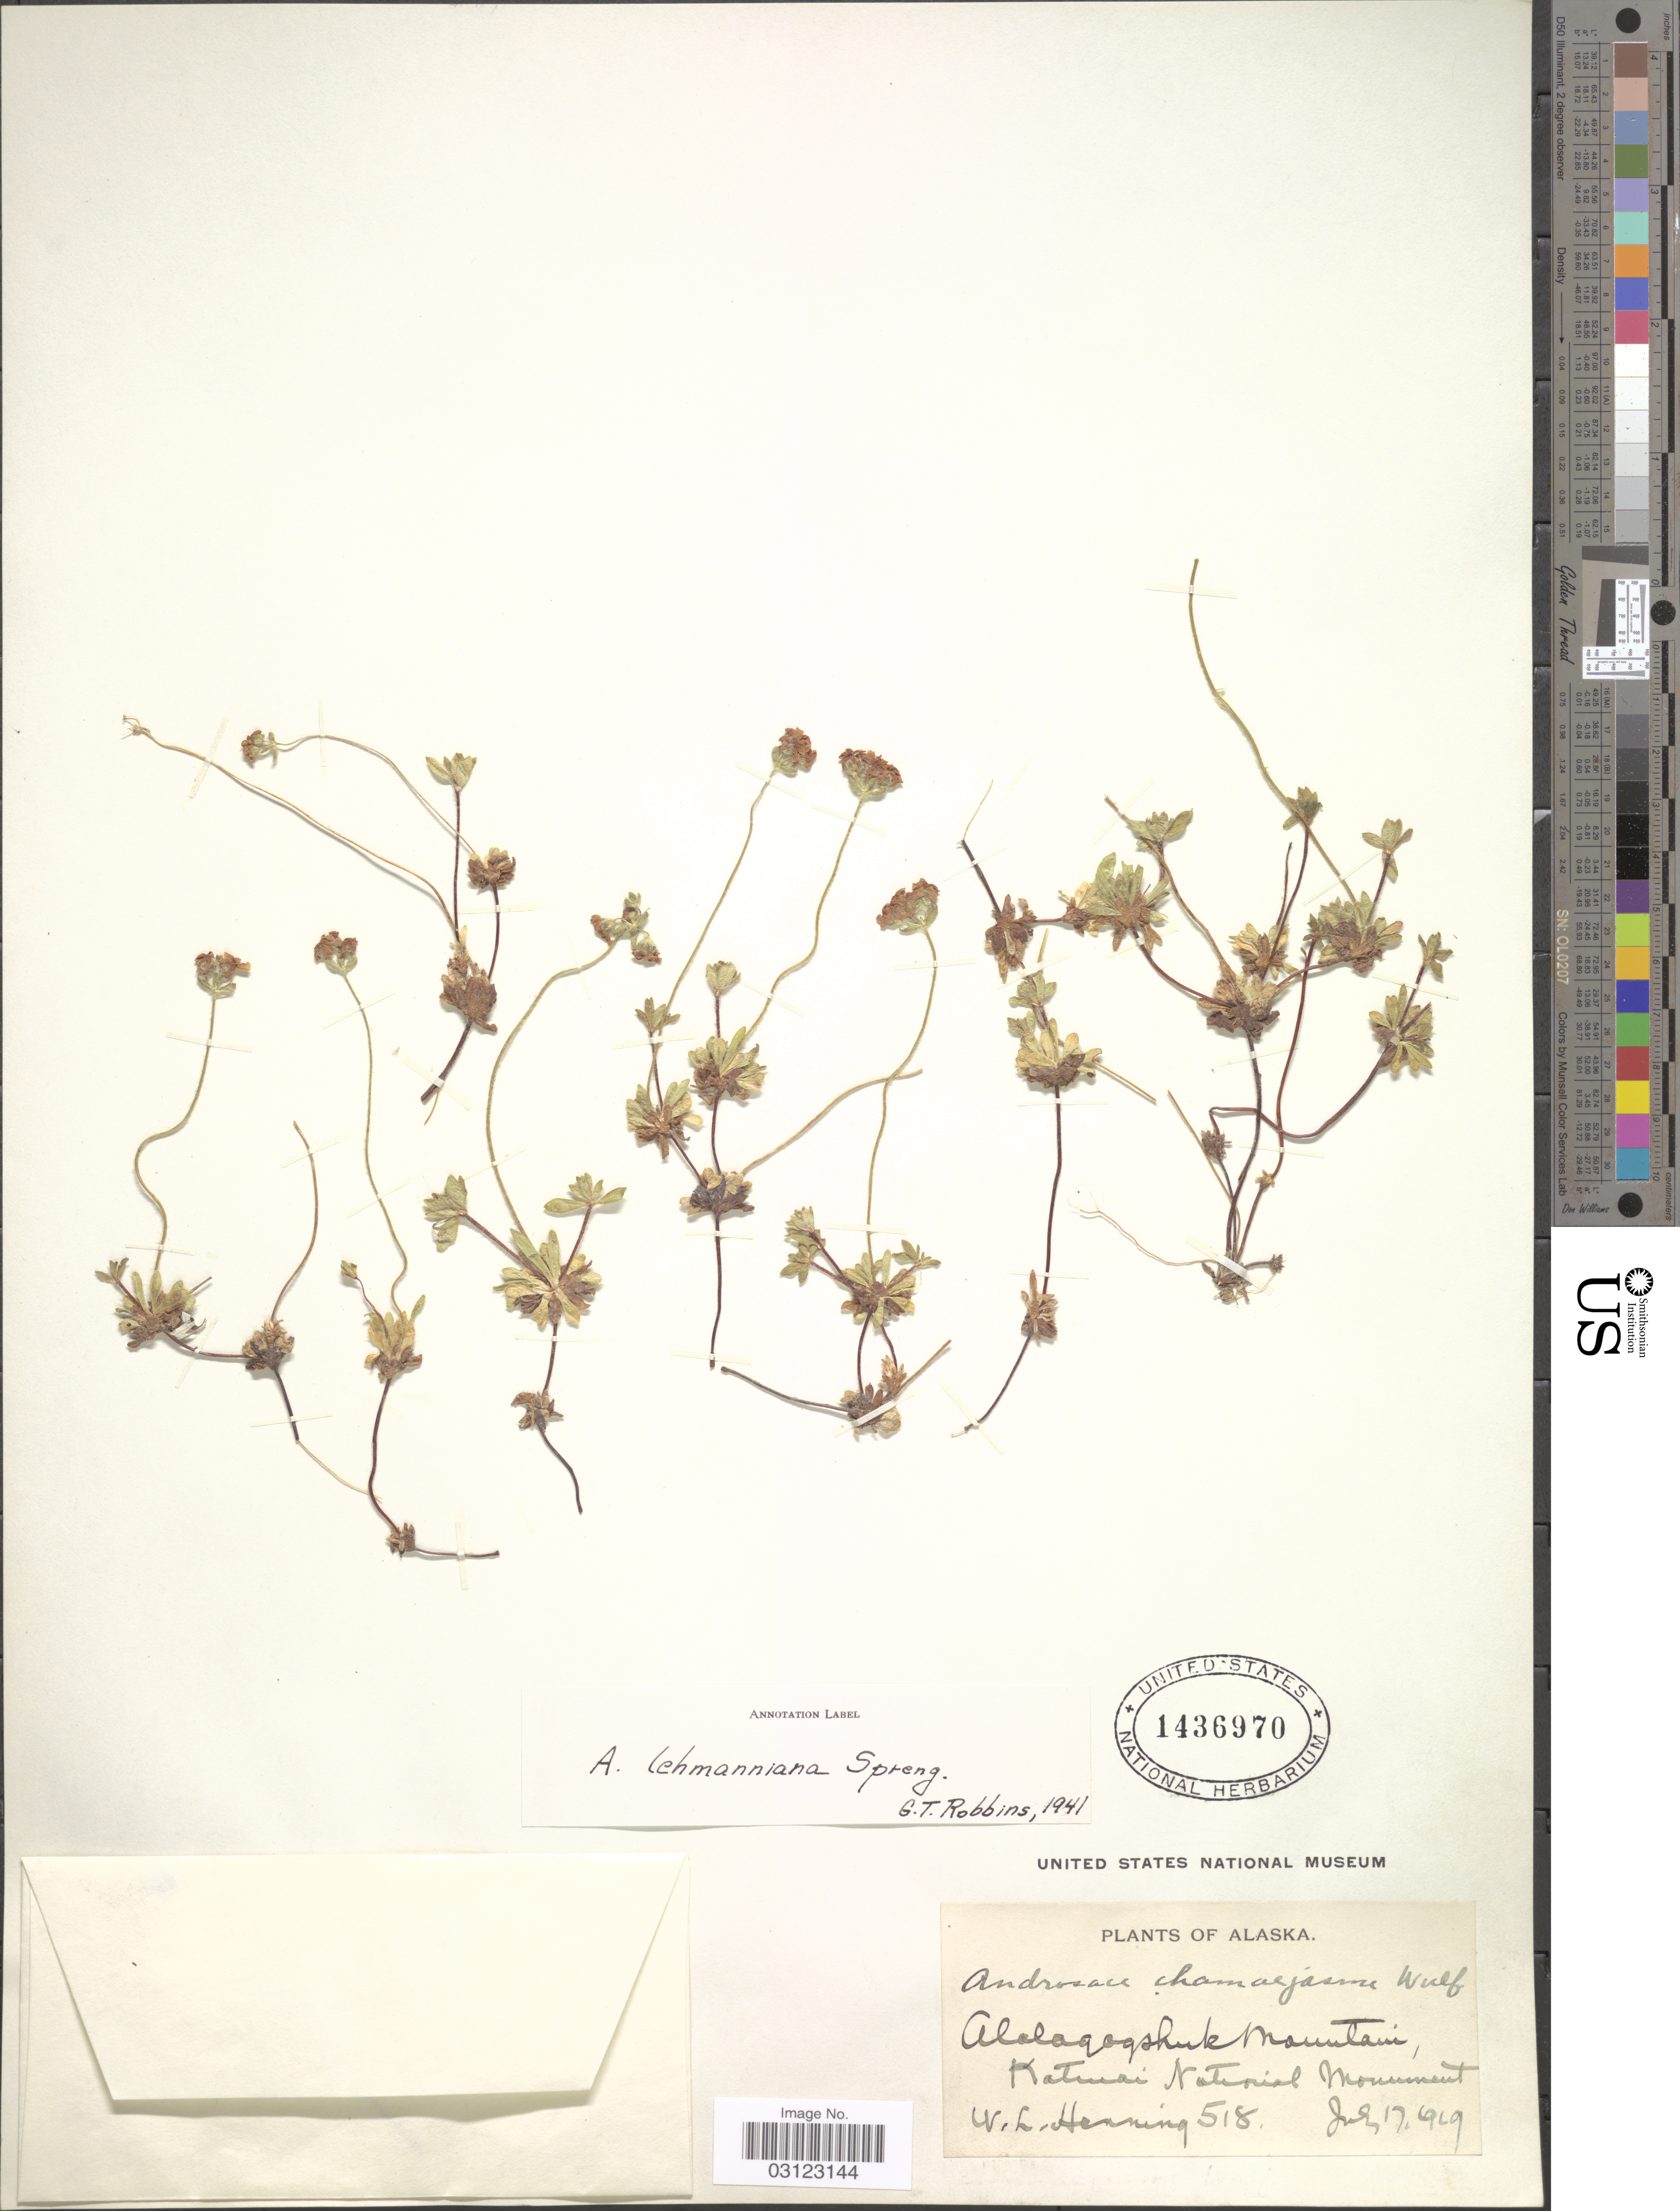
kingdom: Plantae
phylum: Tracheophyta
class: Magnoliopsida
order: Ericales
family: Primulaceae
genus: Androsace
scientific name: Androsace lehmanniana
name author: Spreng.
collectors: W. Henning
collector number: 518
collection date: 1919-07-17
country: United States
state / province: Alaska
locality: Alalagogshuk Mountain, Katmai National Monument.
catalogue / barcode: US 1436970